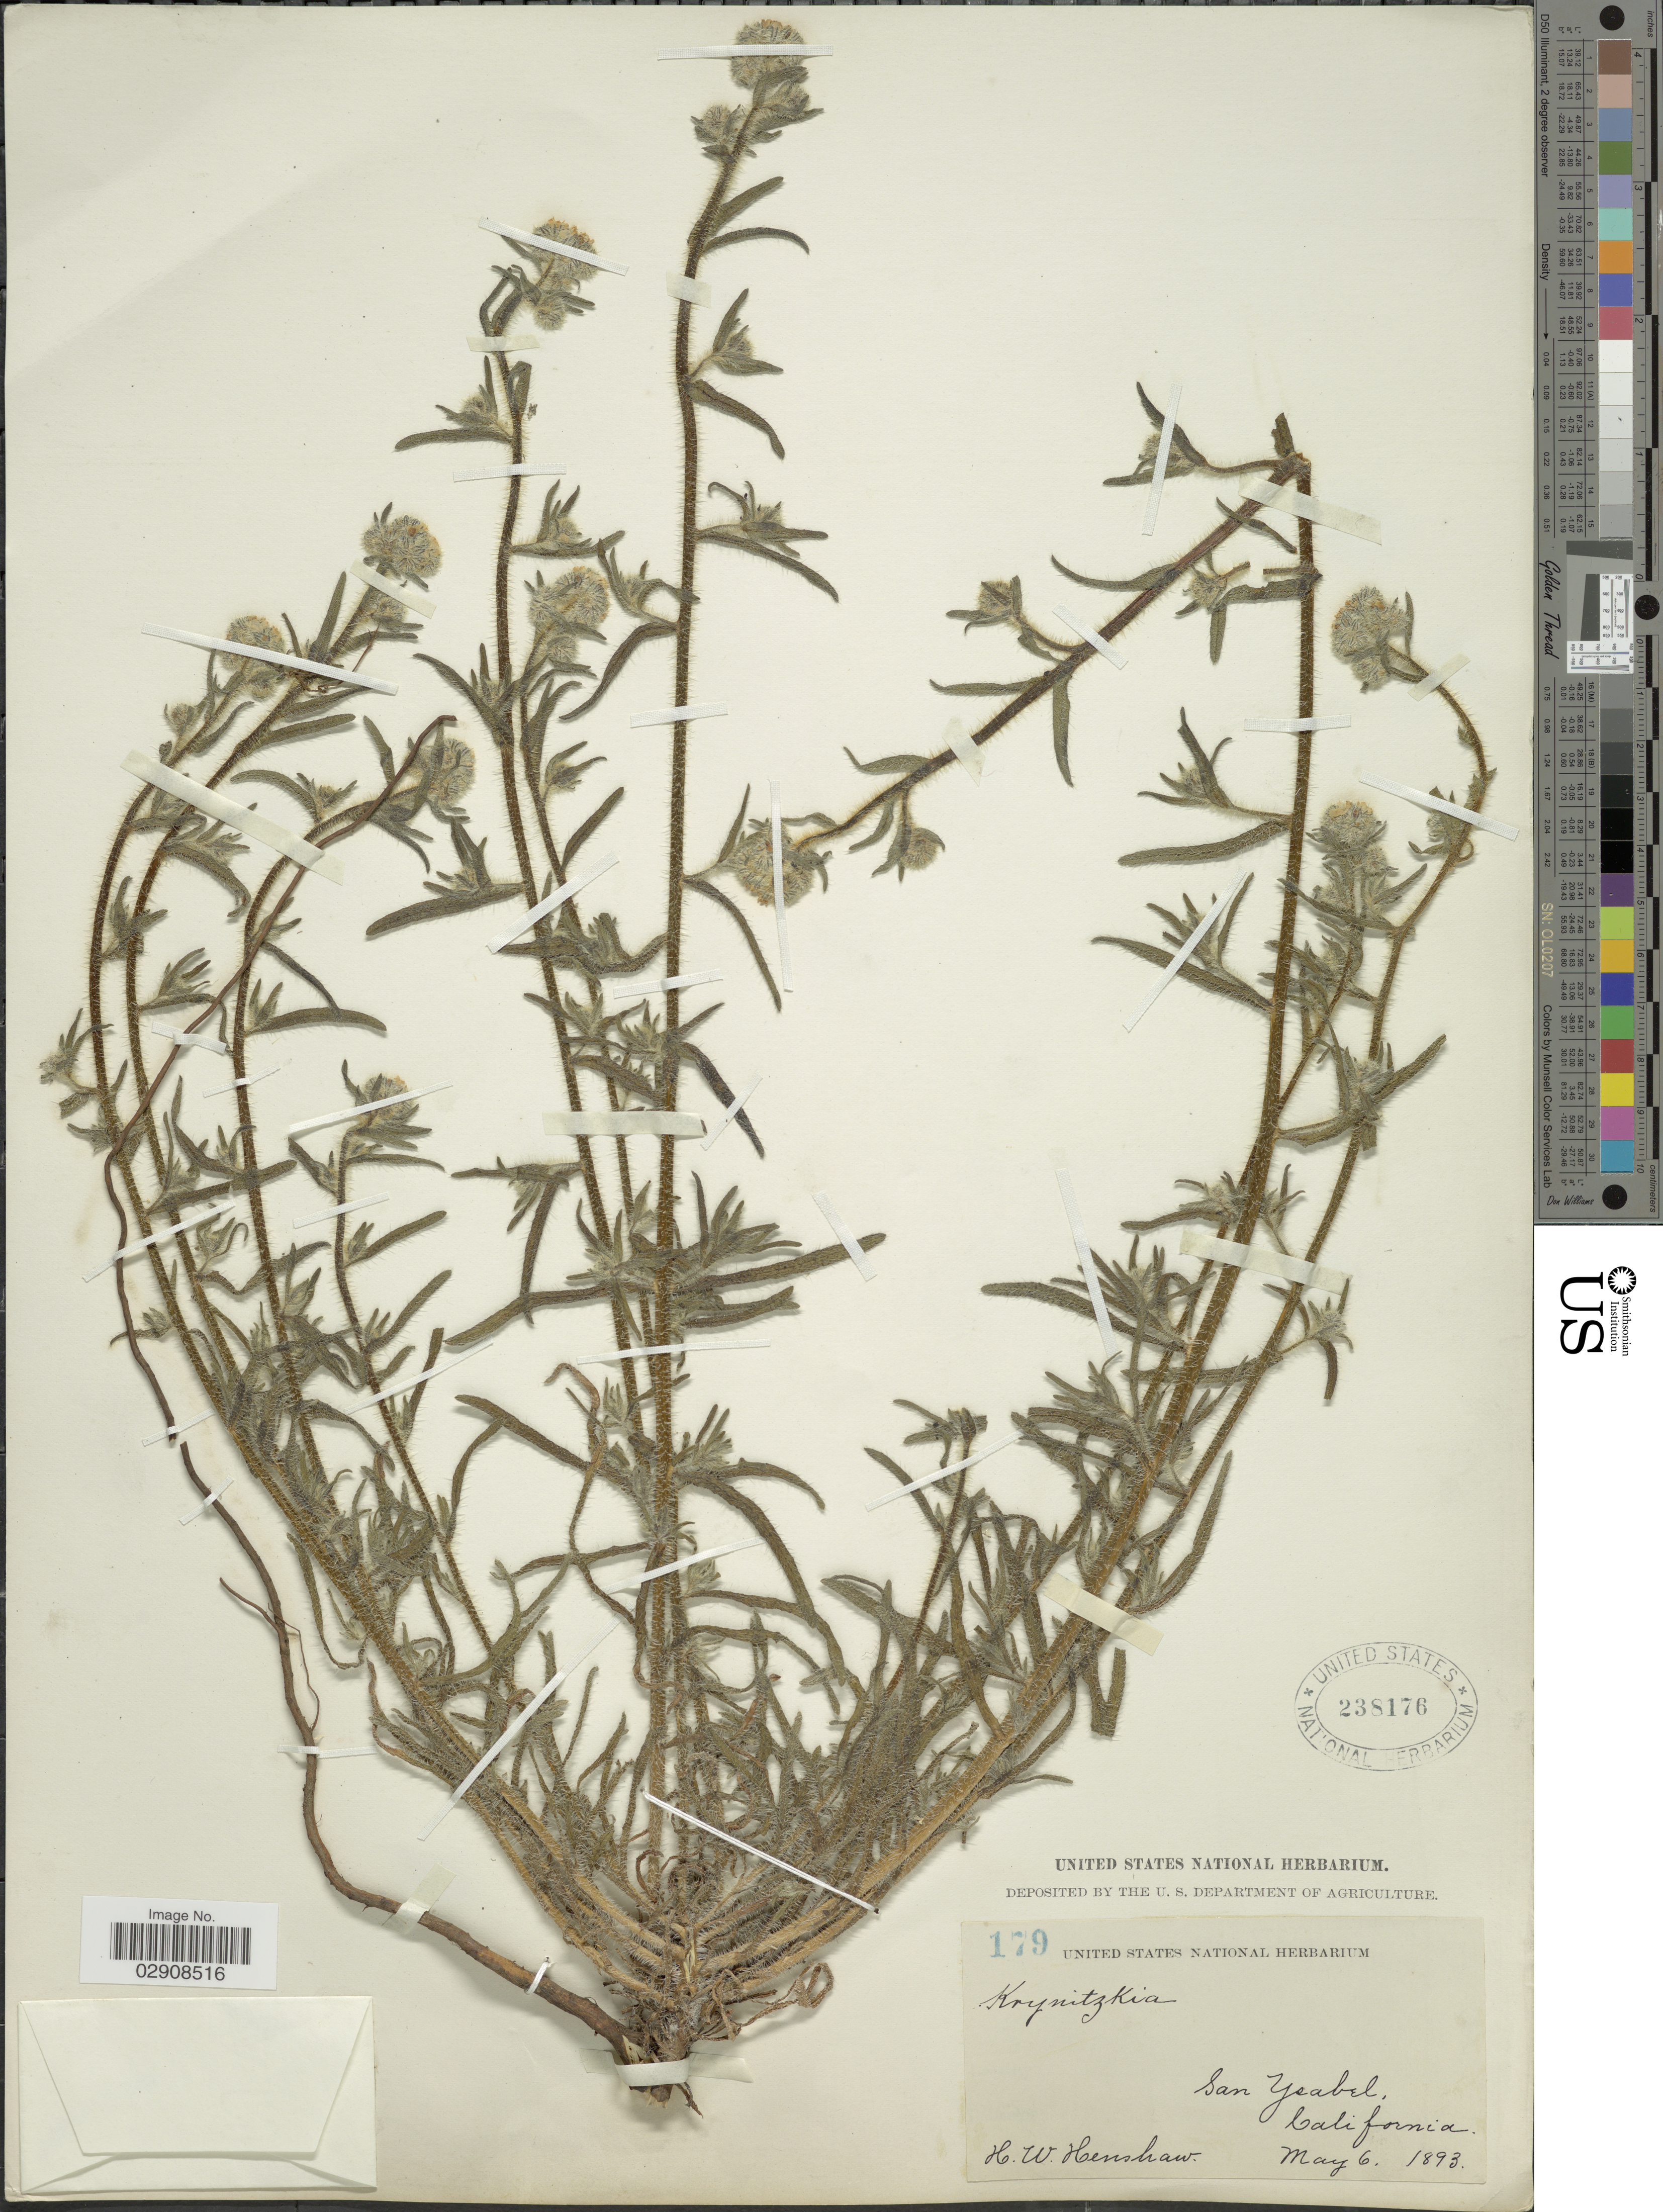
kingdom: Plantae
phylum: Tracheophyta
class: Magnoliopsida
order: Boraginales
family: Boraginaceae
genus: Cryptantha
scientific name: Cryptantha sp.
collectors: H. Henshaw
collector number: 179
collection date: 1893-05-06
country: United States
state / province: California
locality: San Ysabel.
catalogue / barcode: US 238176